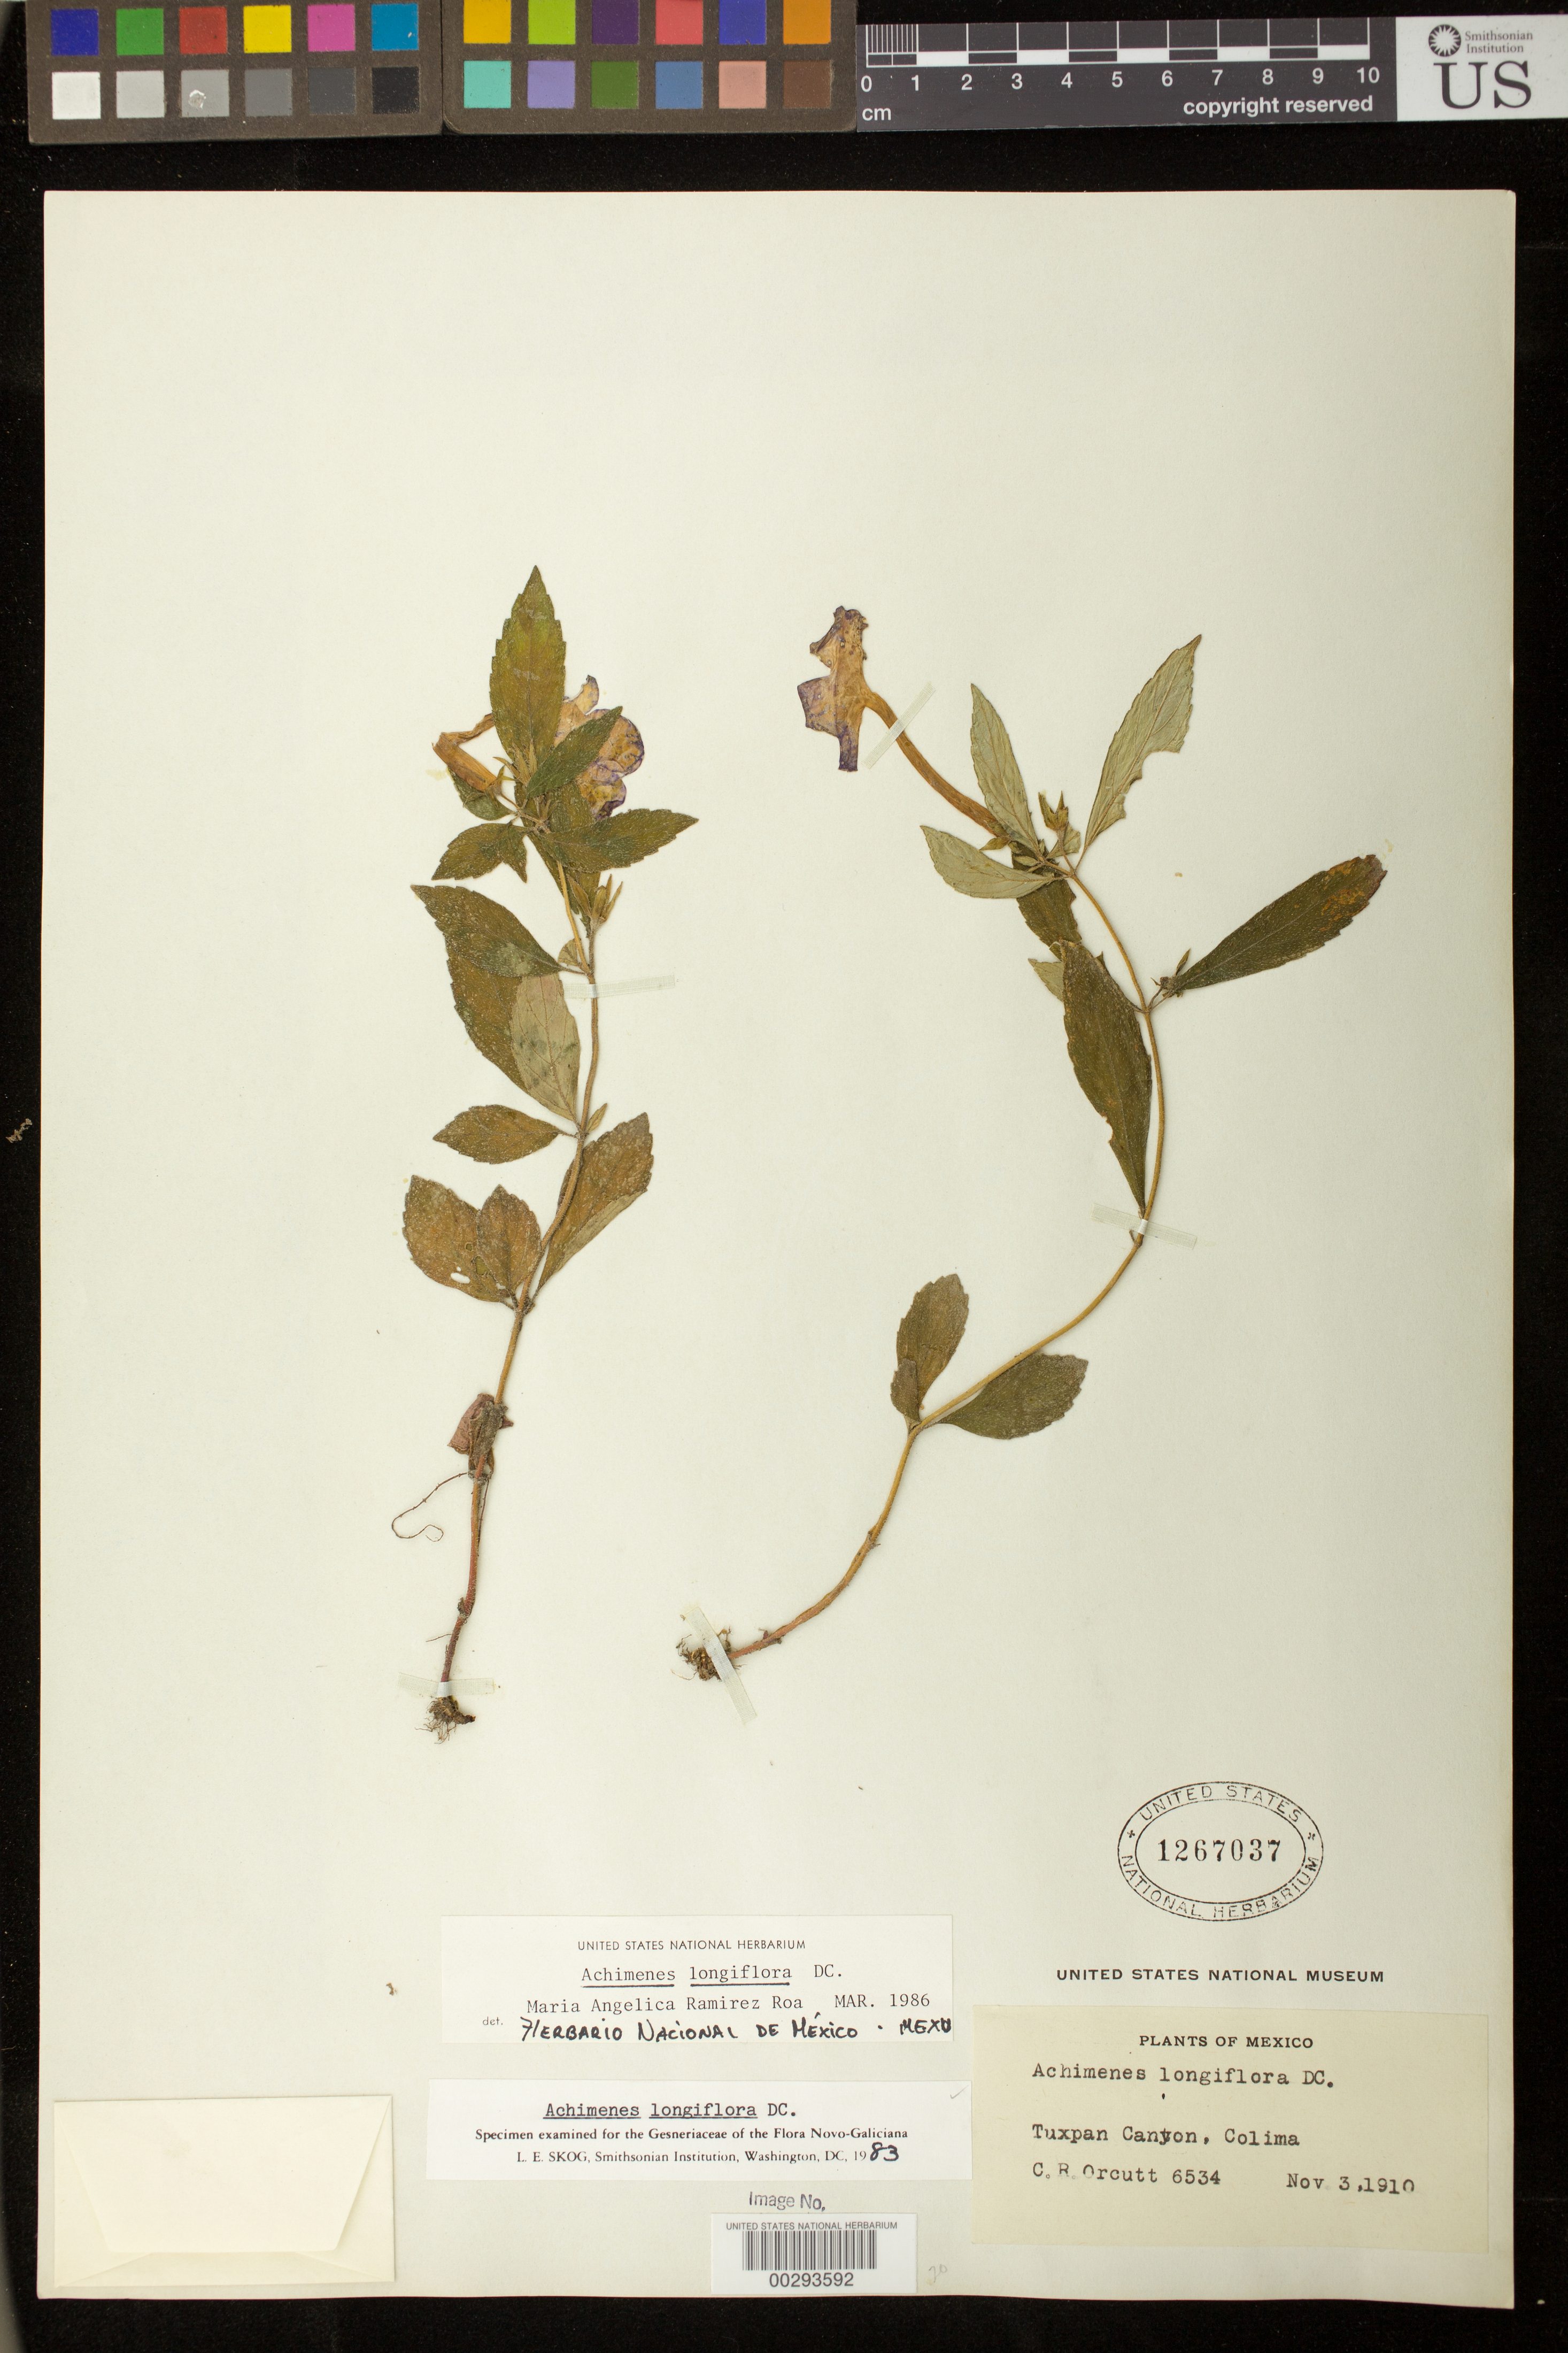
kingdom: Plantae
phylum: Tracheophyta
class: Magnoliopsida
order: Lamiales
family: Gesneriaceae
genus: Achimenes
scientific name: Achimenes longiflora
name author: DC.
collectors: C. R. Orcutt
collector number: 6534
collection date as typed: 03 Nov 1910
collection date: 1910-11-03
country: Mexico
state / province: Colima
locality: Tuxpan Canyon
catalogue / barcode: US 1267037